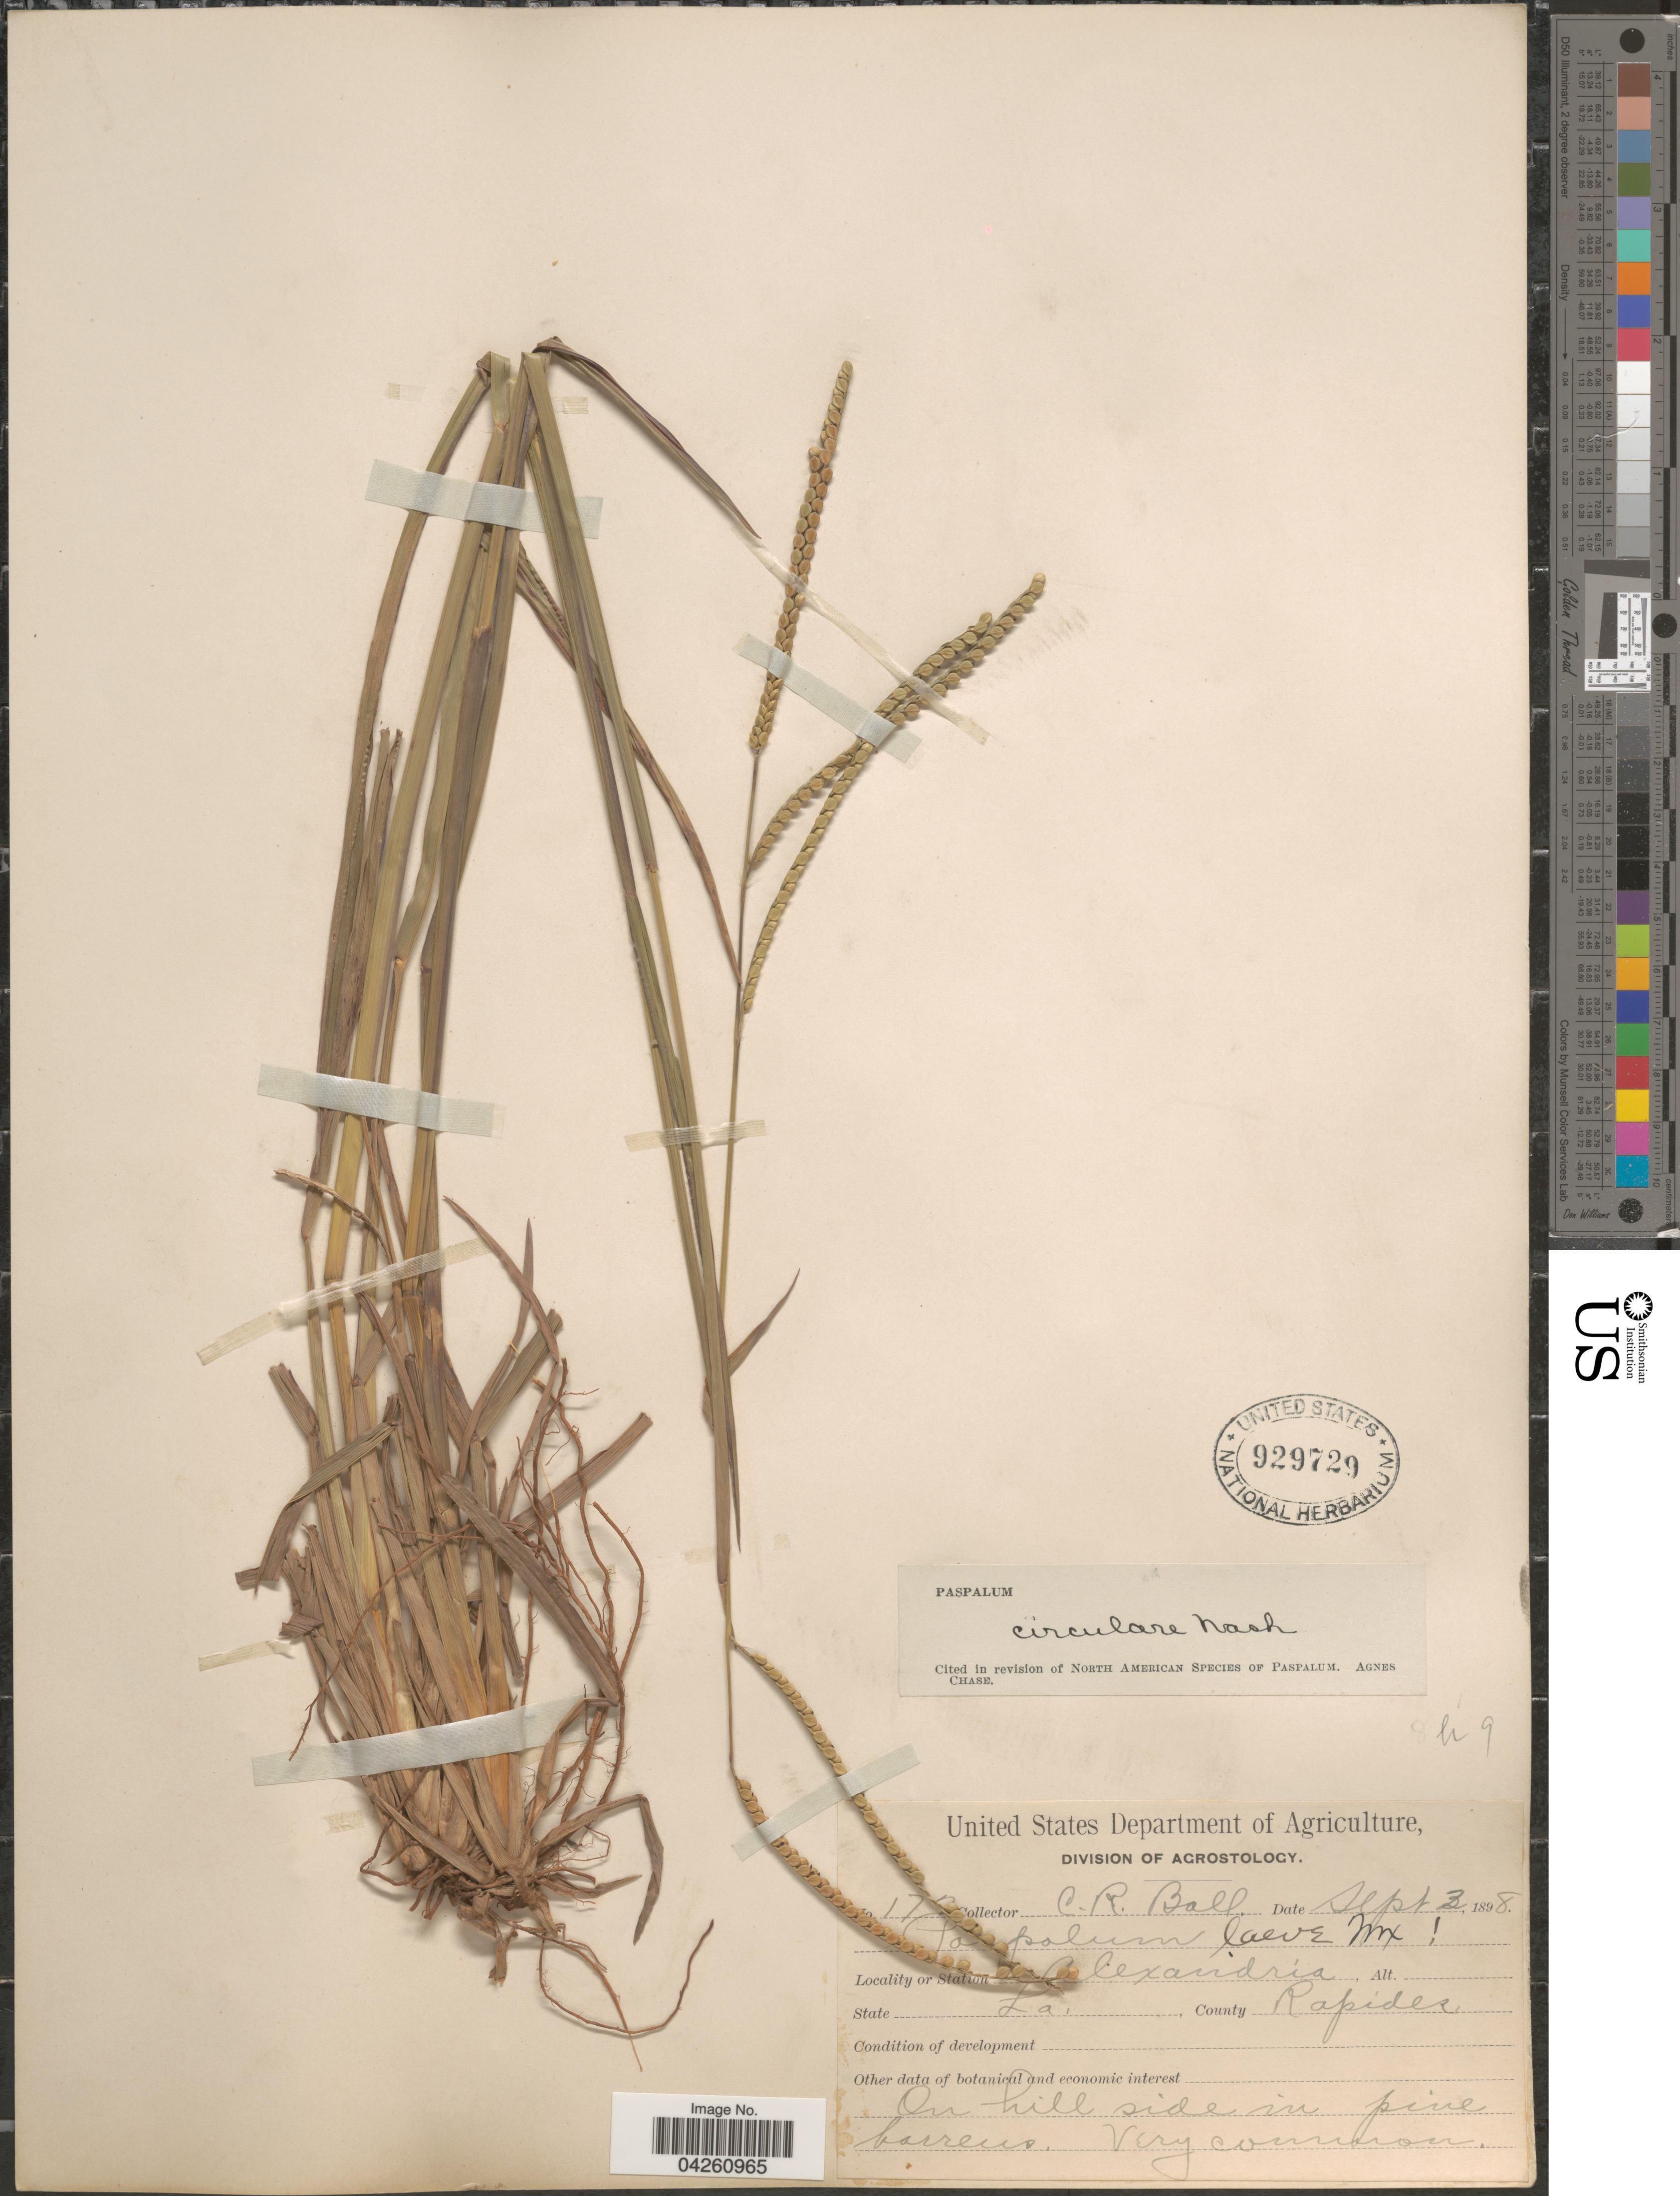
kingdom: Plantae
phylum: Tracheophyta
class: Liliopsida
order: Poales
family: Poaceae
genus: Paspalum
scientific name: Paspalum circulare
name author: Nash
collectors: C. R. Ball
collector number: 17!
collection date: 1898-09-02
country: United States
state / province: Louisiana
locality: Alexandria. County Rapides. On hill side in pine barrens.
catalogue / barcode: US 929729